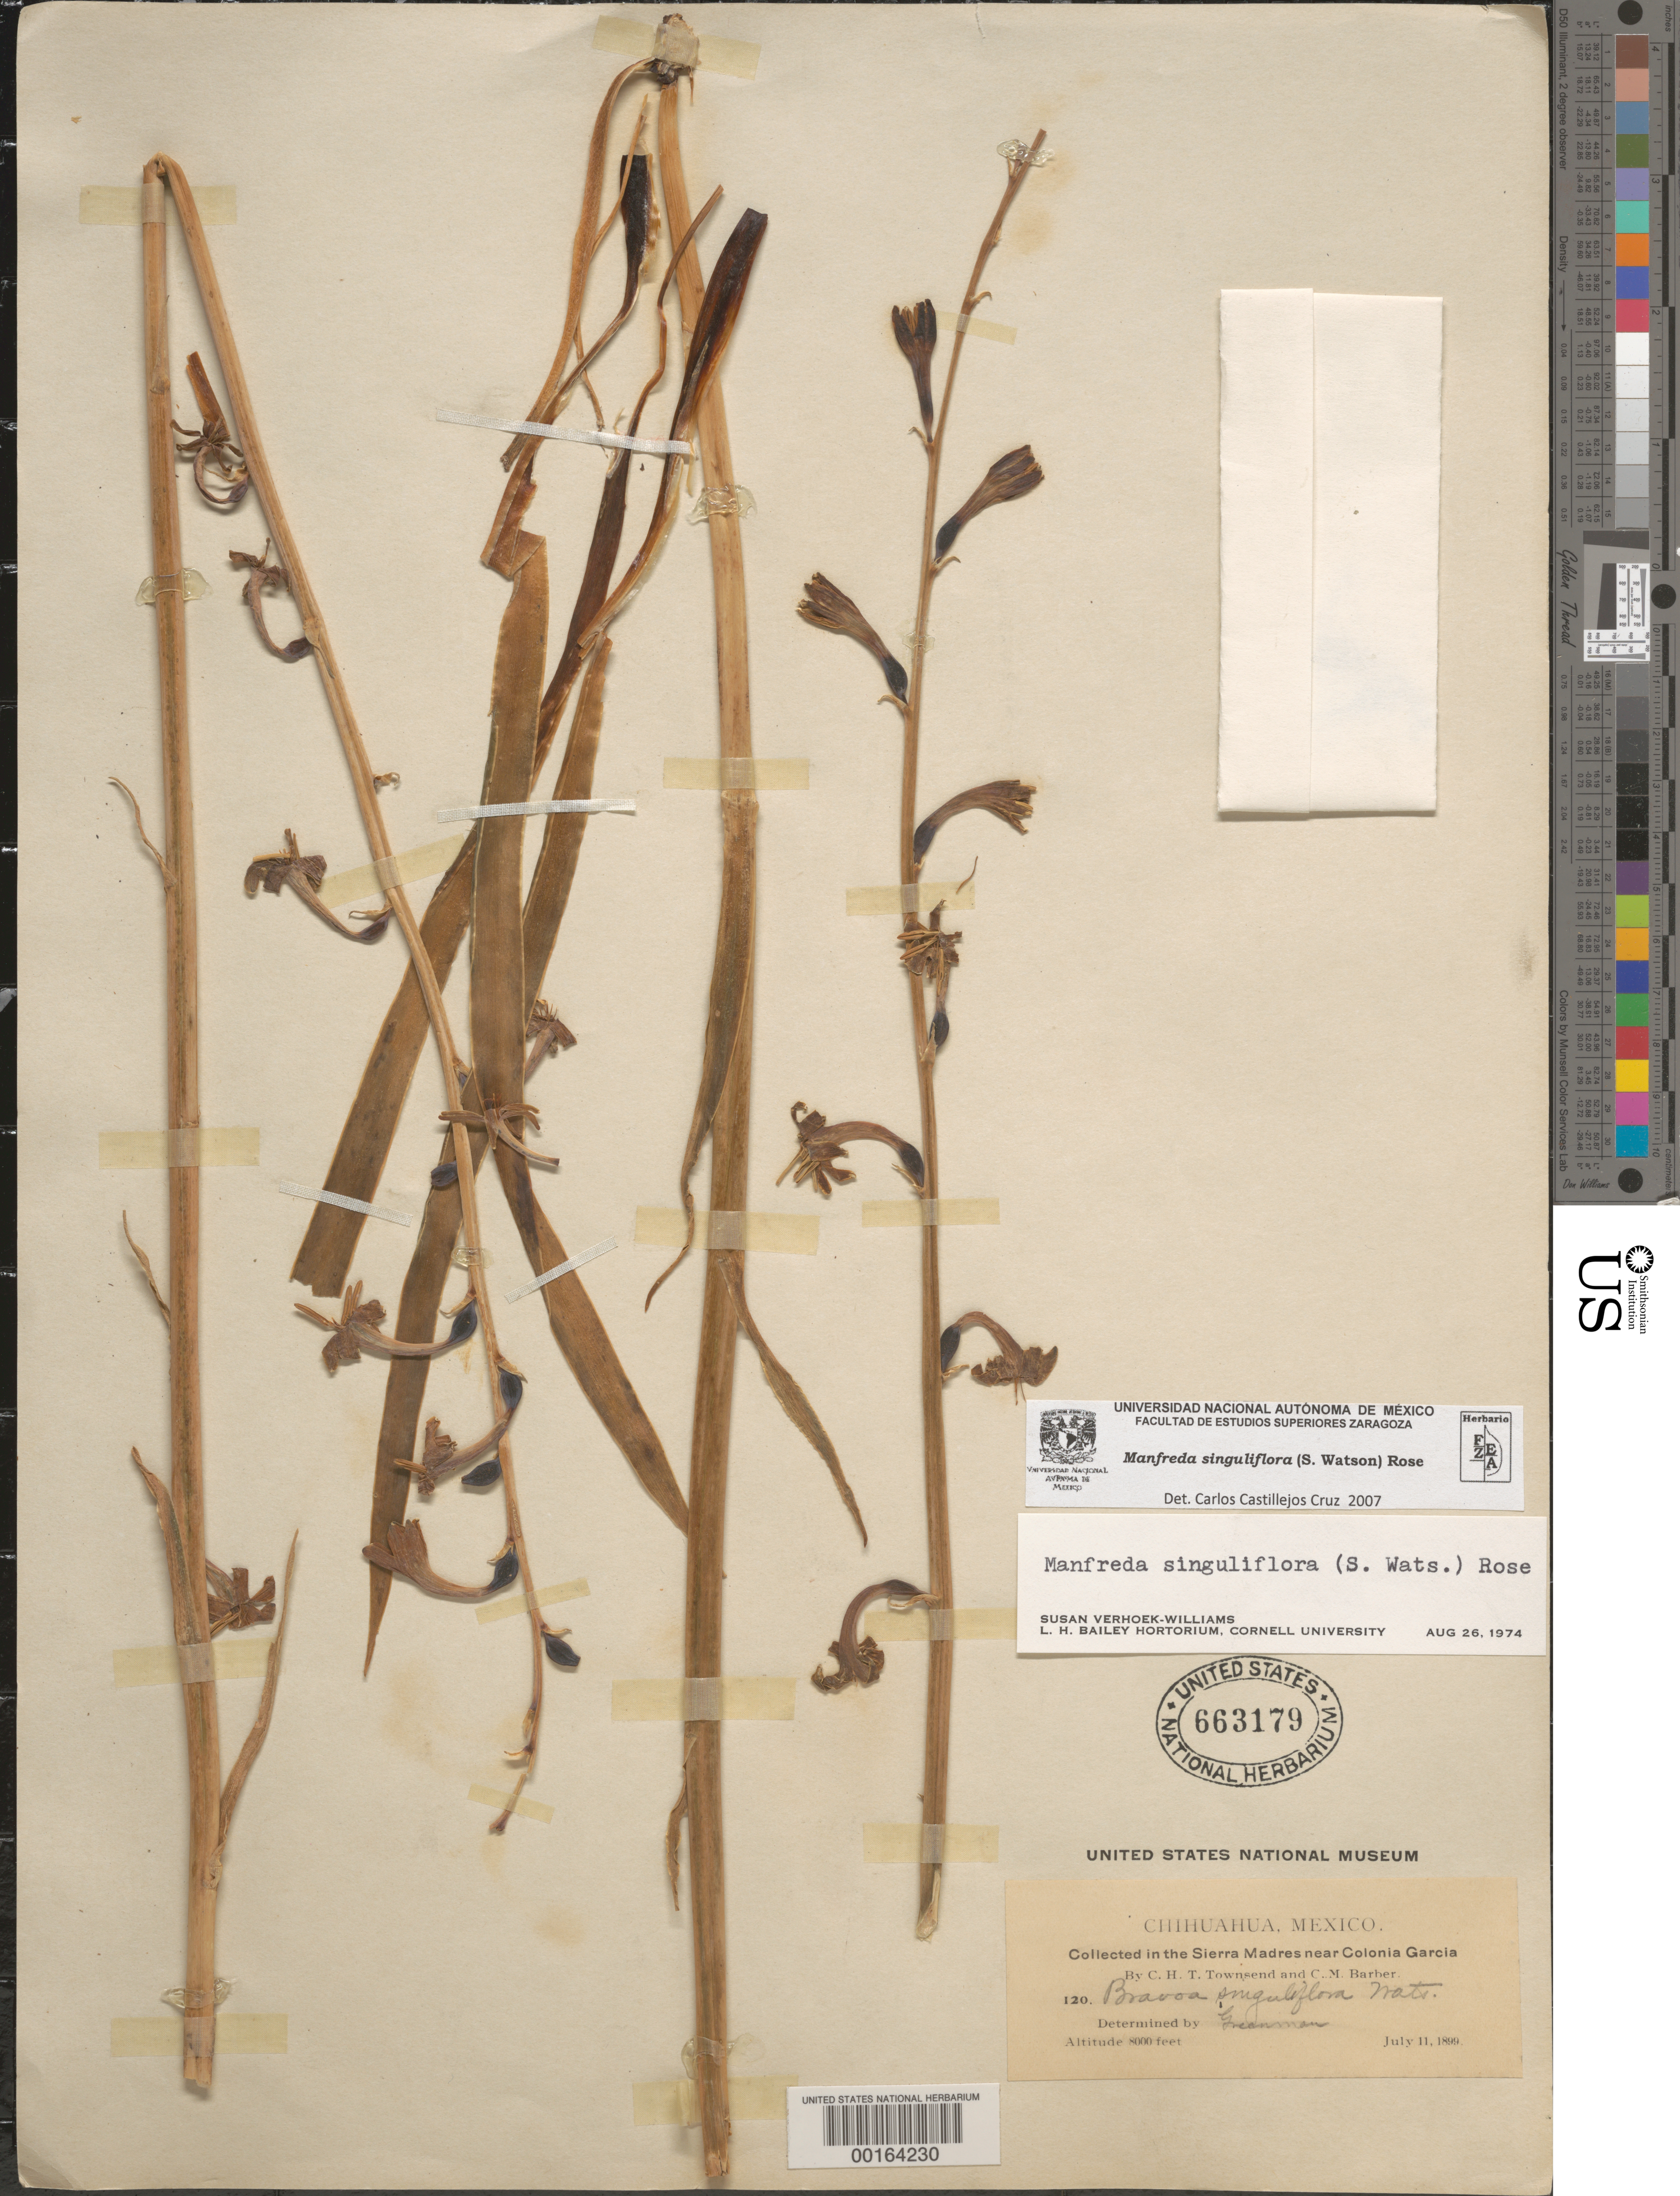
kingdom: Plantae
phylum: Tracheophyta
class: Liliopsida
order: Asparagales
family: Asparagaceae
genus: Manfreda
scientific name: Manfreda rubescens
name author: Rose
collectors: C. H. T. Townsend & C. Barber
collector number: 120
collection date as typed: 11 Jul 1899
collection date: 1899-07-11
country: Mexico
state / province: Chihuahua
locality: In Sierra Madres near Colonia Garcia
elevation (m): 2438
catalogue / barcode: US 663179